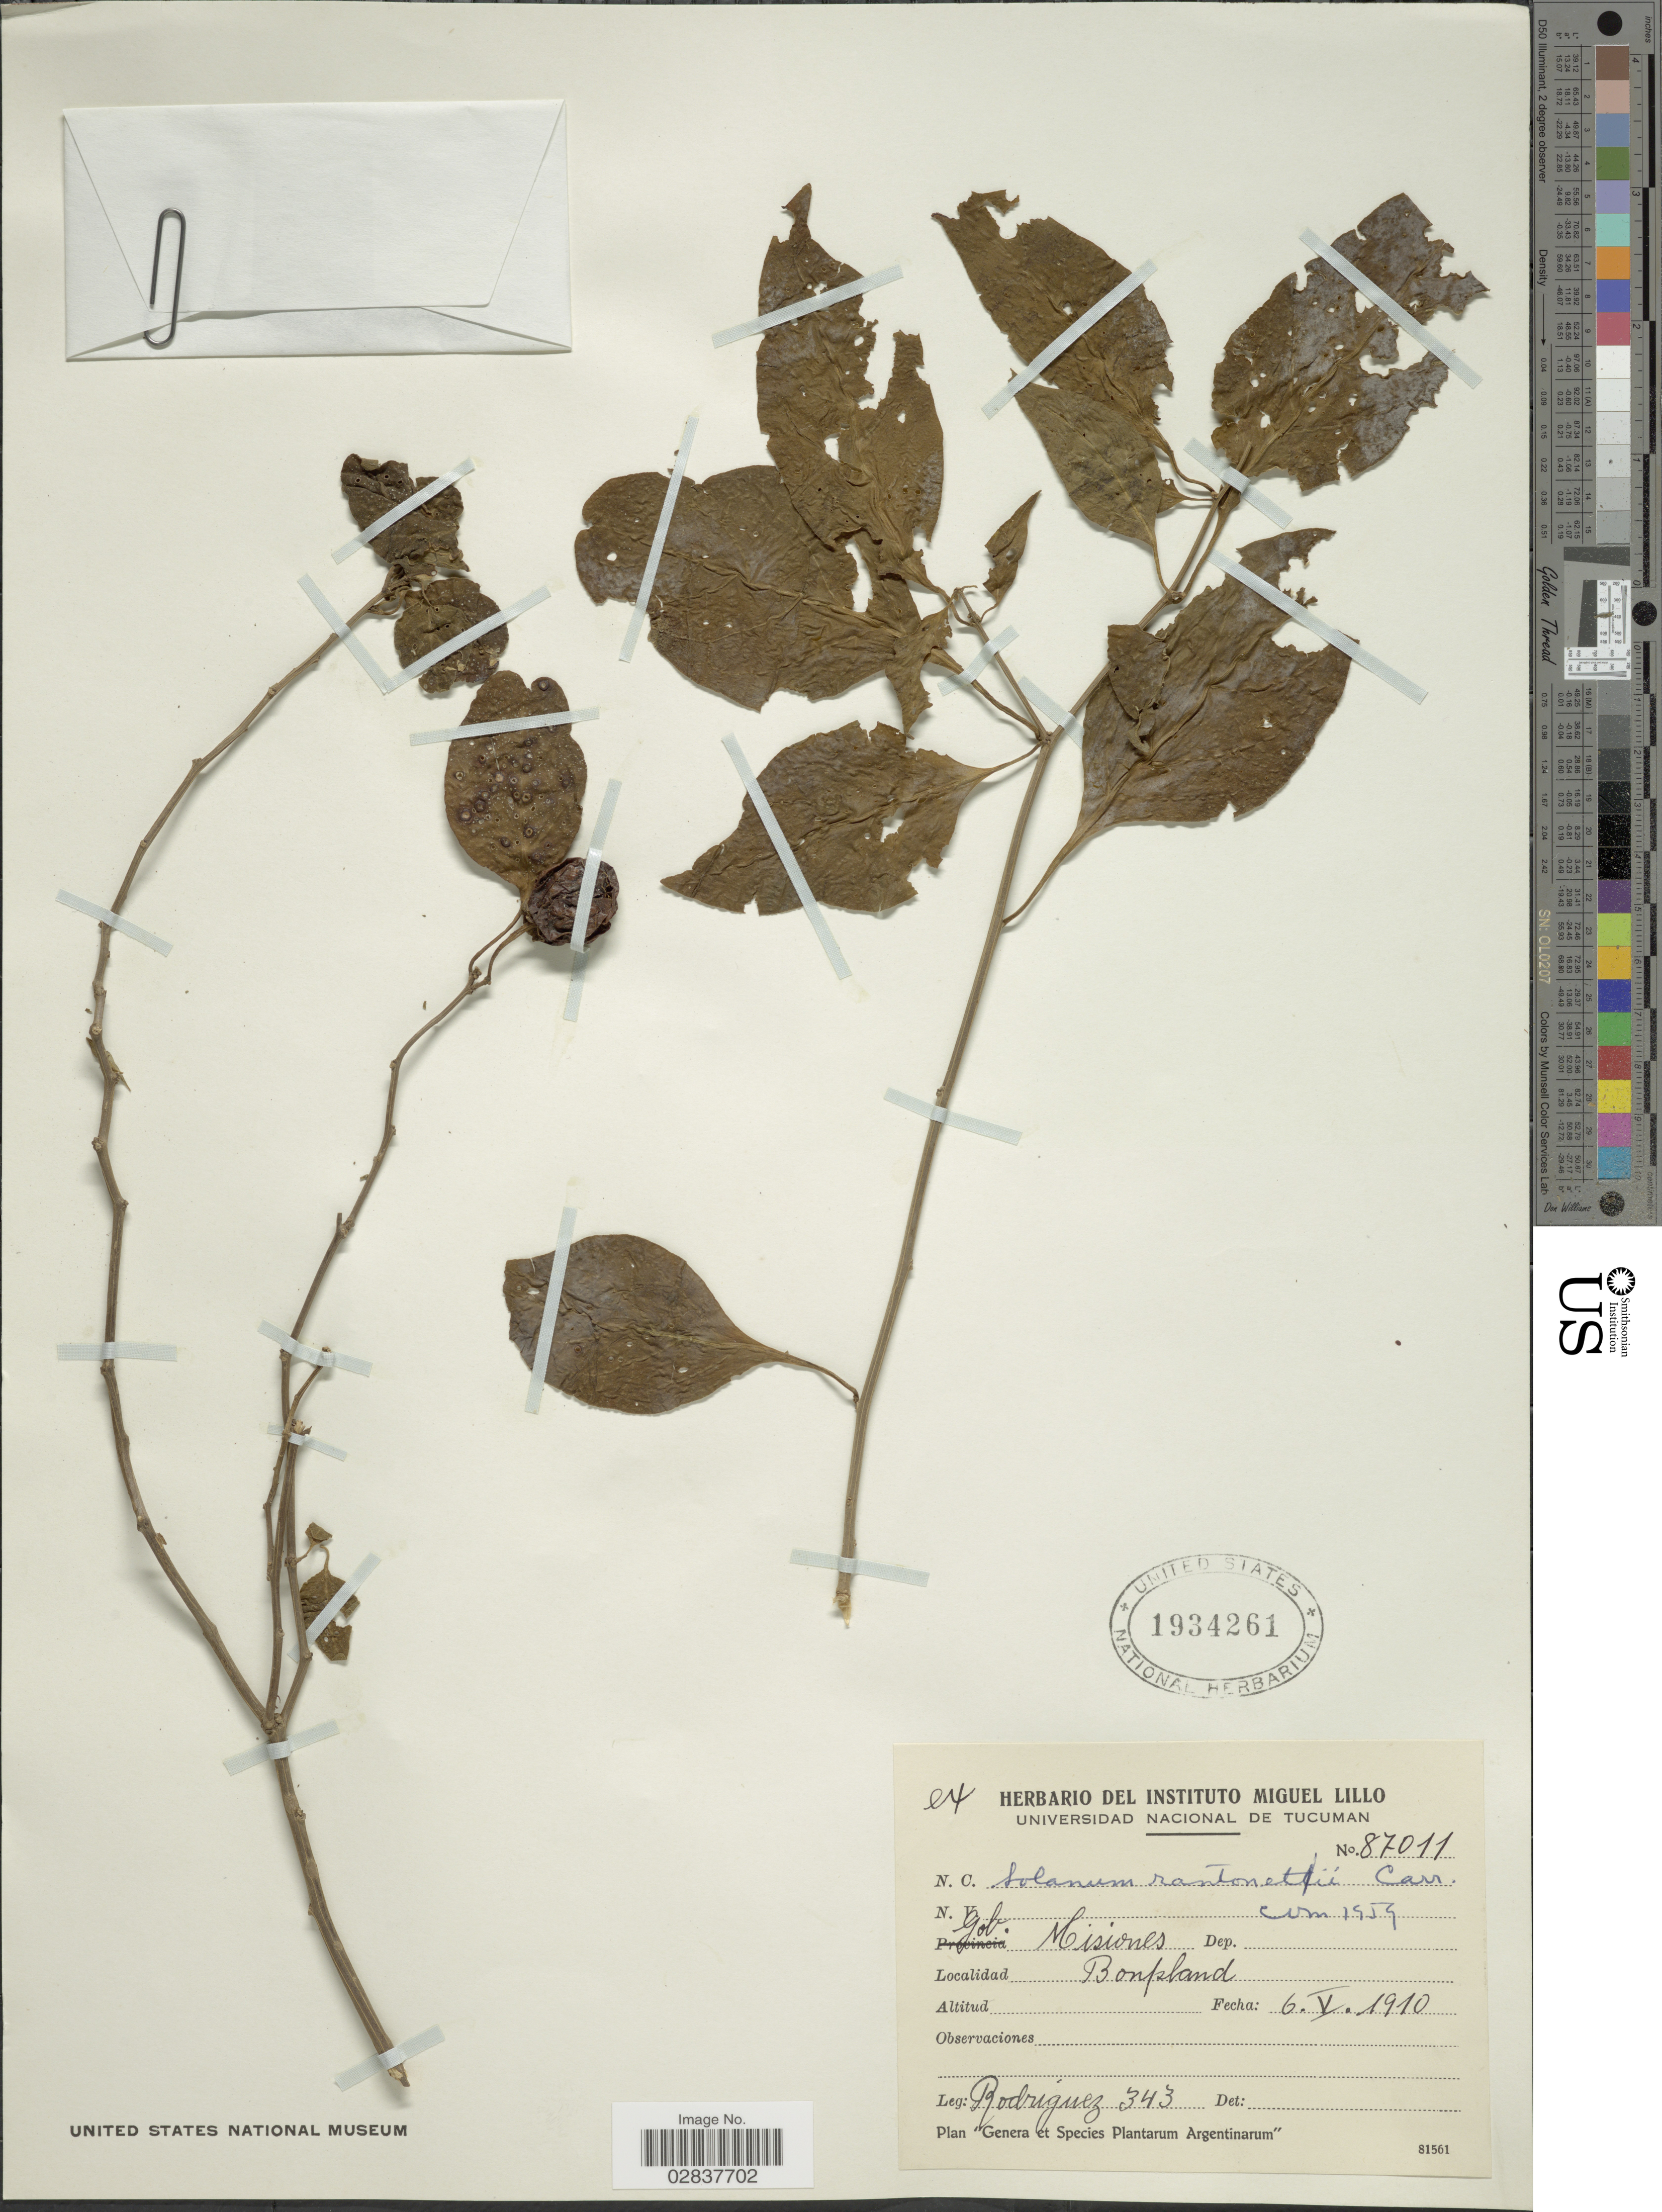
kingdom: Plantae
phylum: Tracheophyta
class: Magnoliopsida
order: Solanales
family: Solanaceae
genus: Solanum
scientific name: Solanum rantonnetii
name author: Carrière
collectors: Rodriguez, --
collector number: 343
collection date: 1910-05-06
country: Argentina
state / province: Misiones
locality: Gob. Misiones. Bonpland.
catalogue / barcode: US 1934261